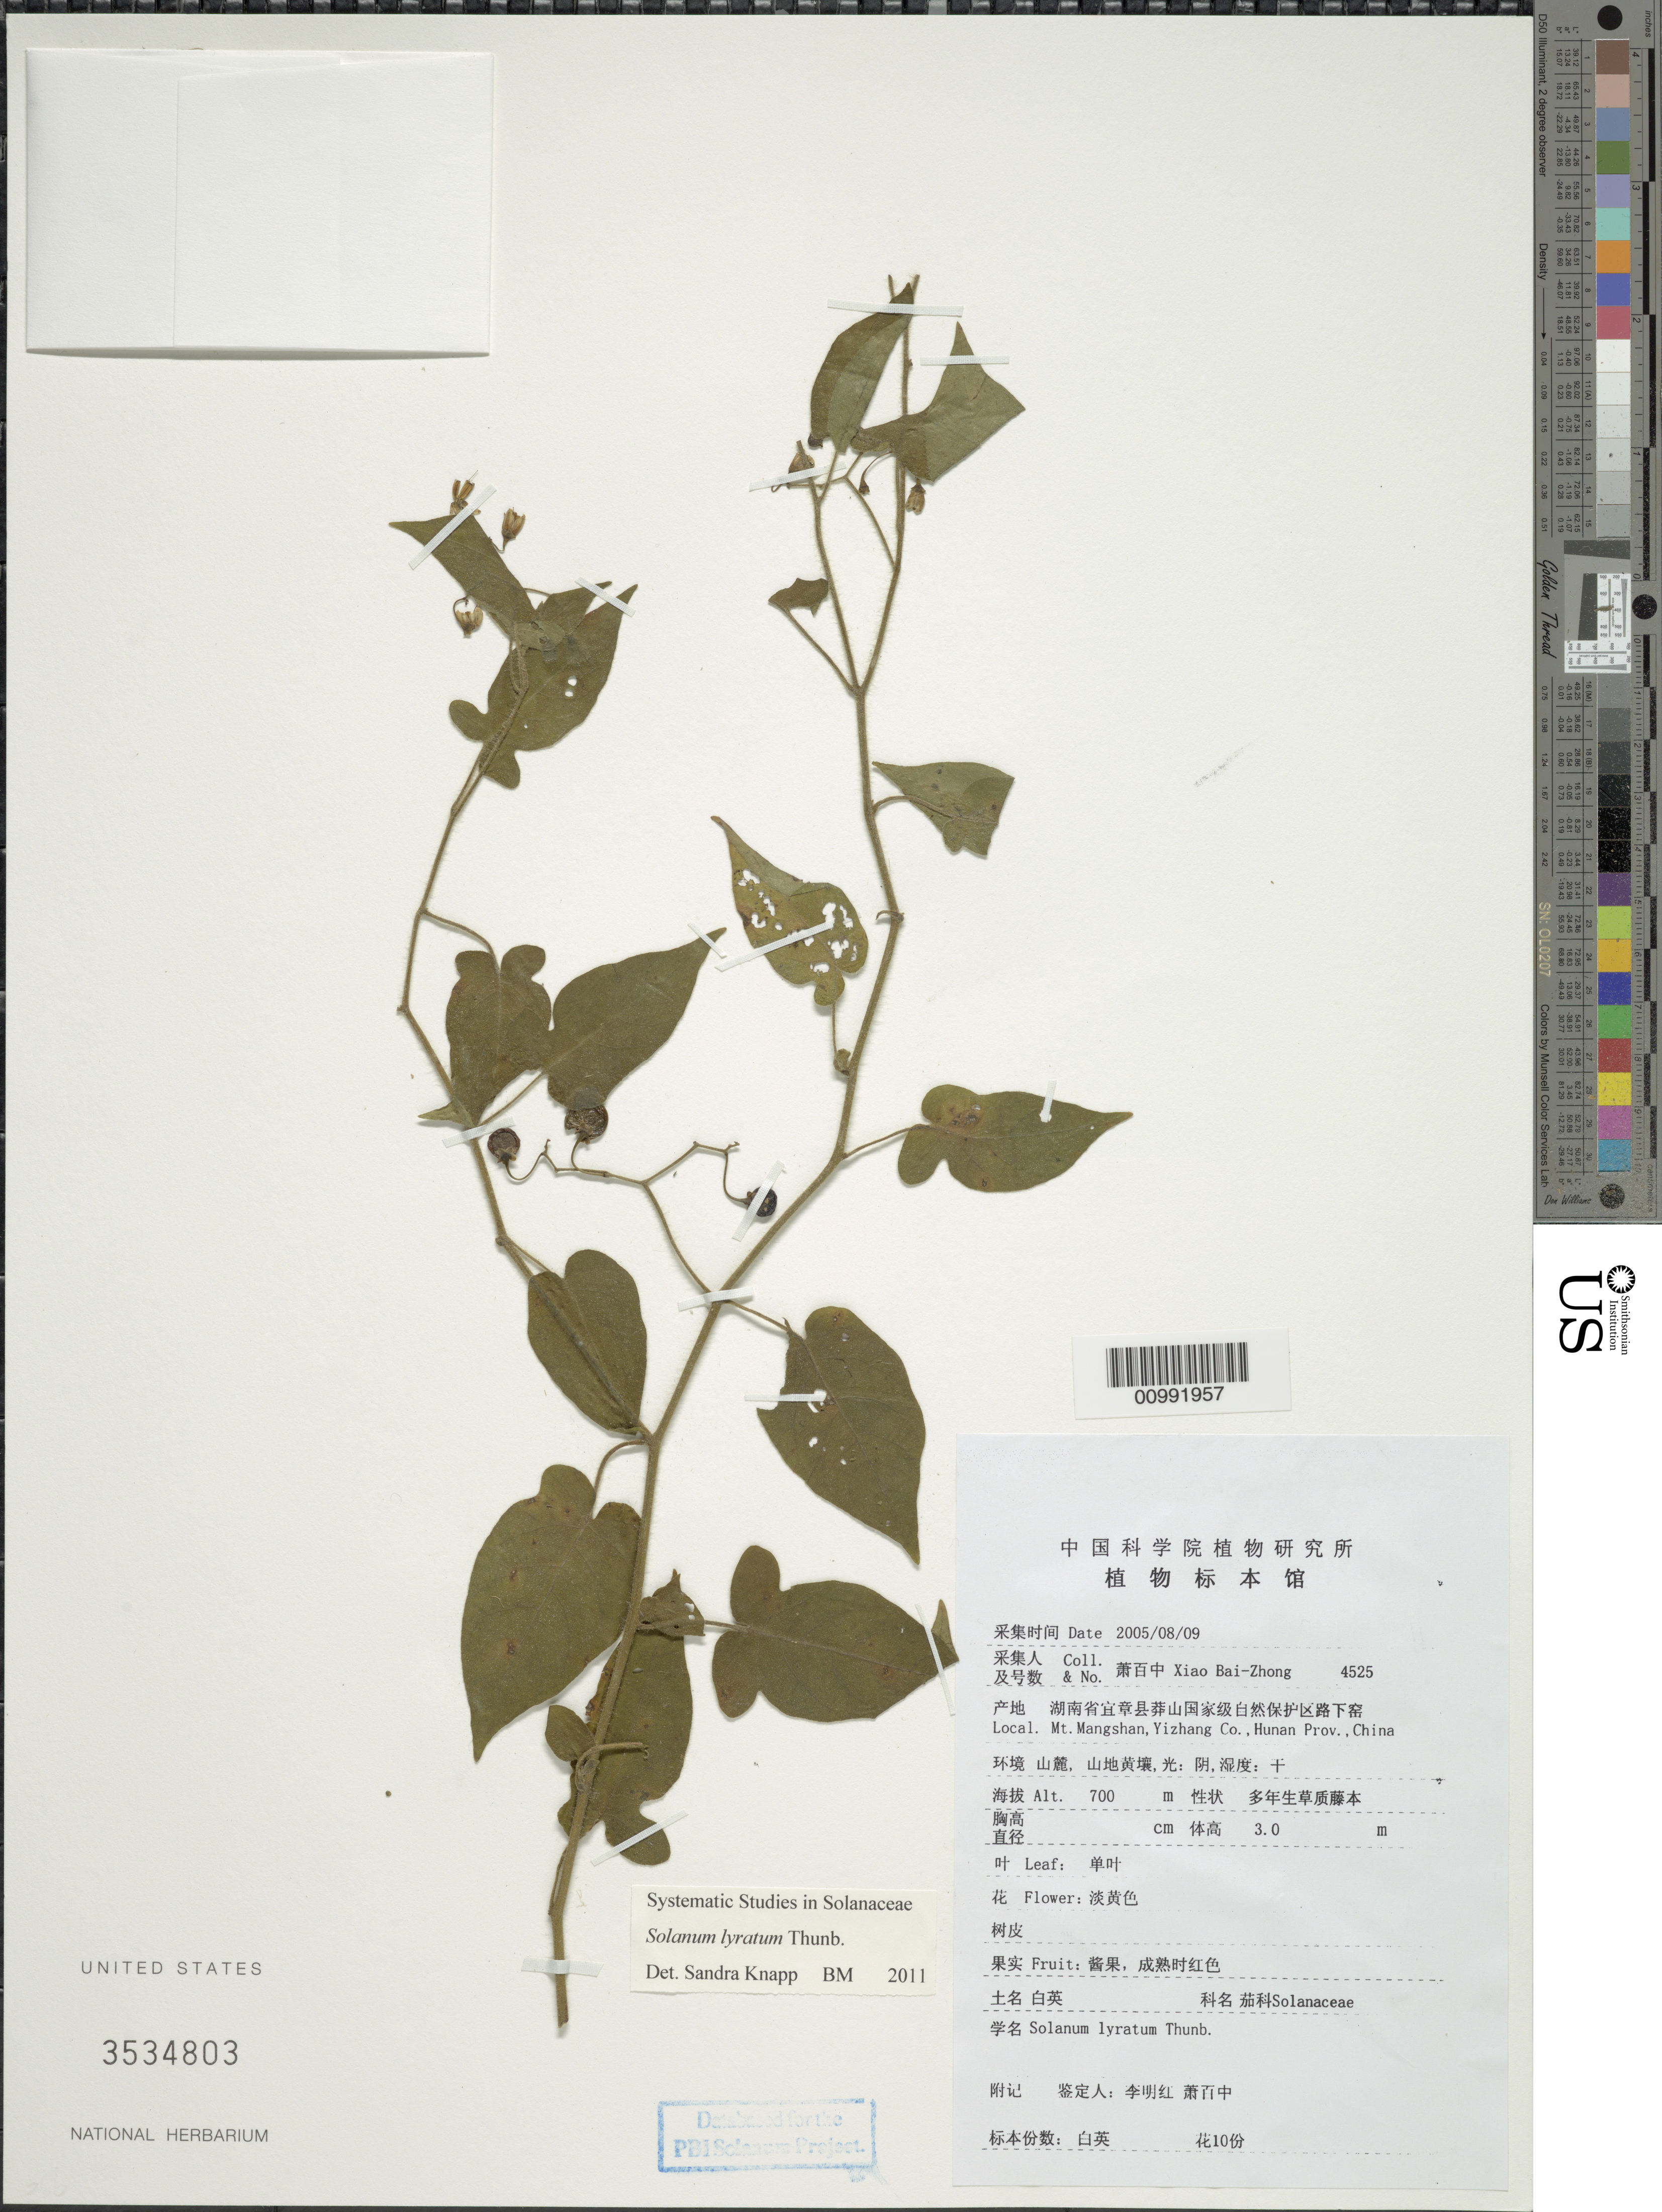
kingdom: Plantae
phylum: Tracheophyta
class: Magnoliopsida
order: Solanales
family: Solanaceae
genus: Solanum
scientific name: Solanum lyratum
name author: Thunb.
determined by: Knapp, S. D.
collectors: B. Z. Xiao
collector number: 4525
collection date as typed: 9 Aug 2005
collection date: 2005-08-09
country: China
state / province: Hunan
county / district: Yizhang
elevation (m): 700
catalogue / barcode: US 3534803